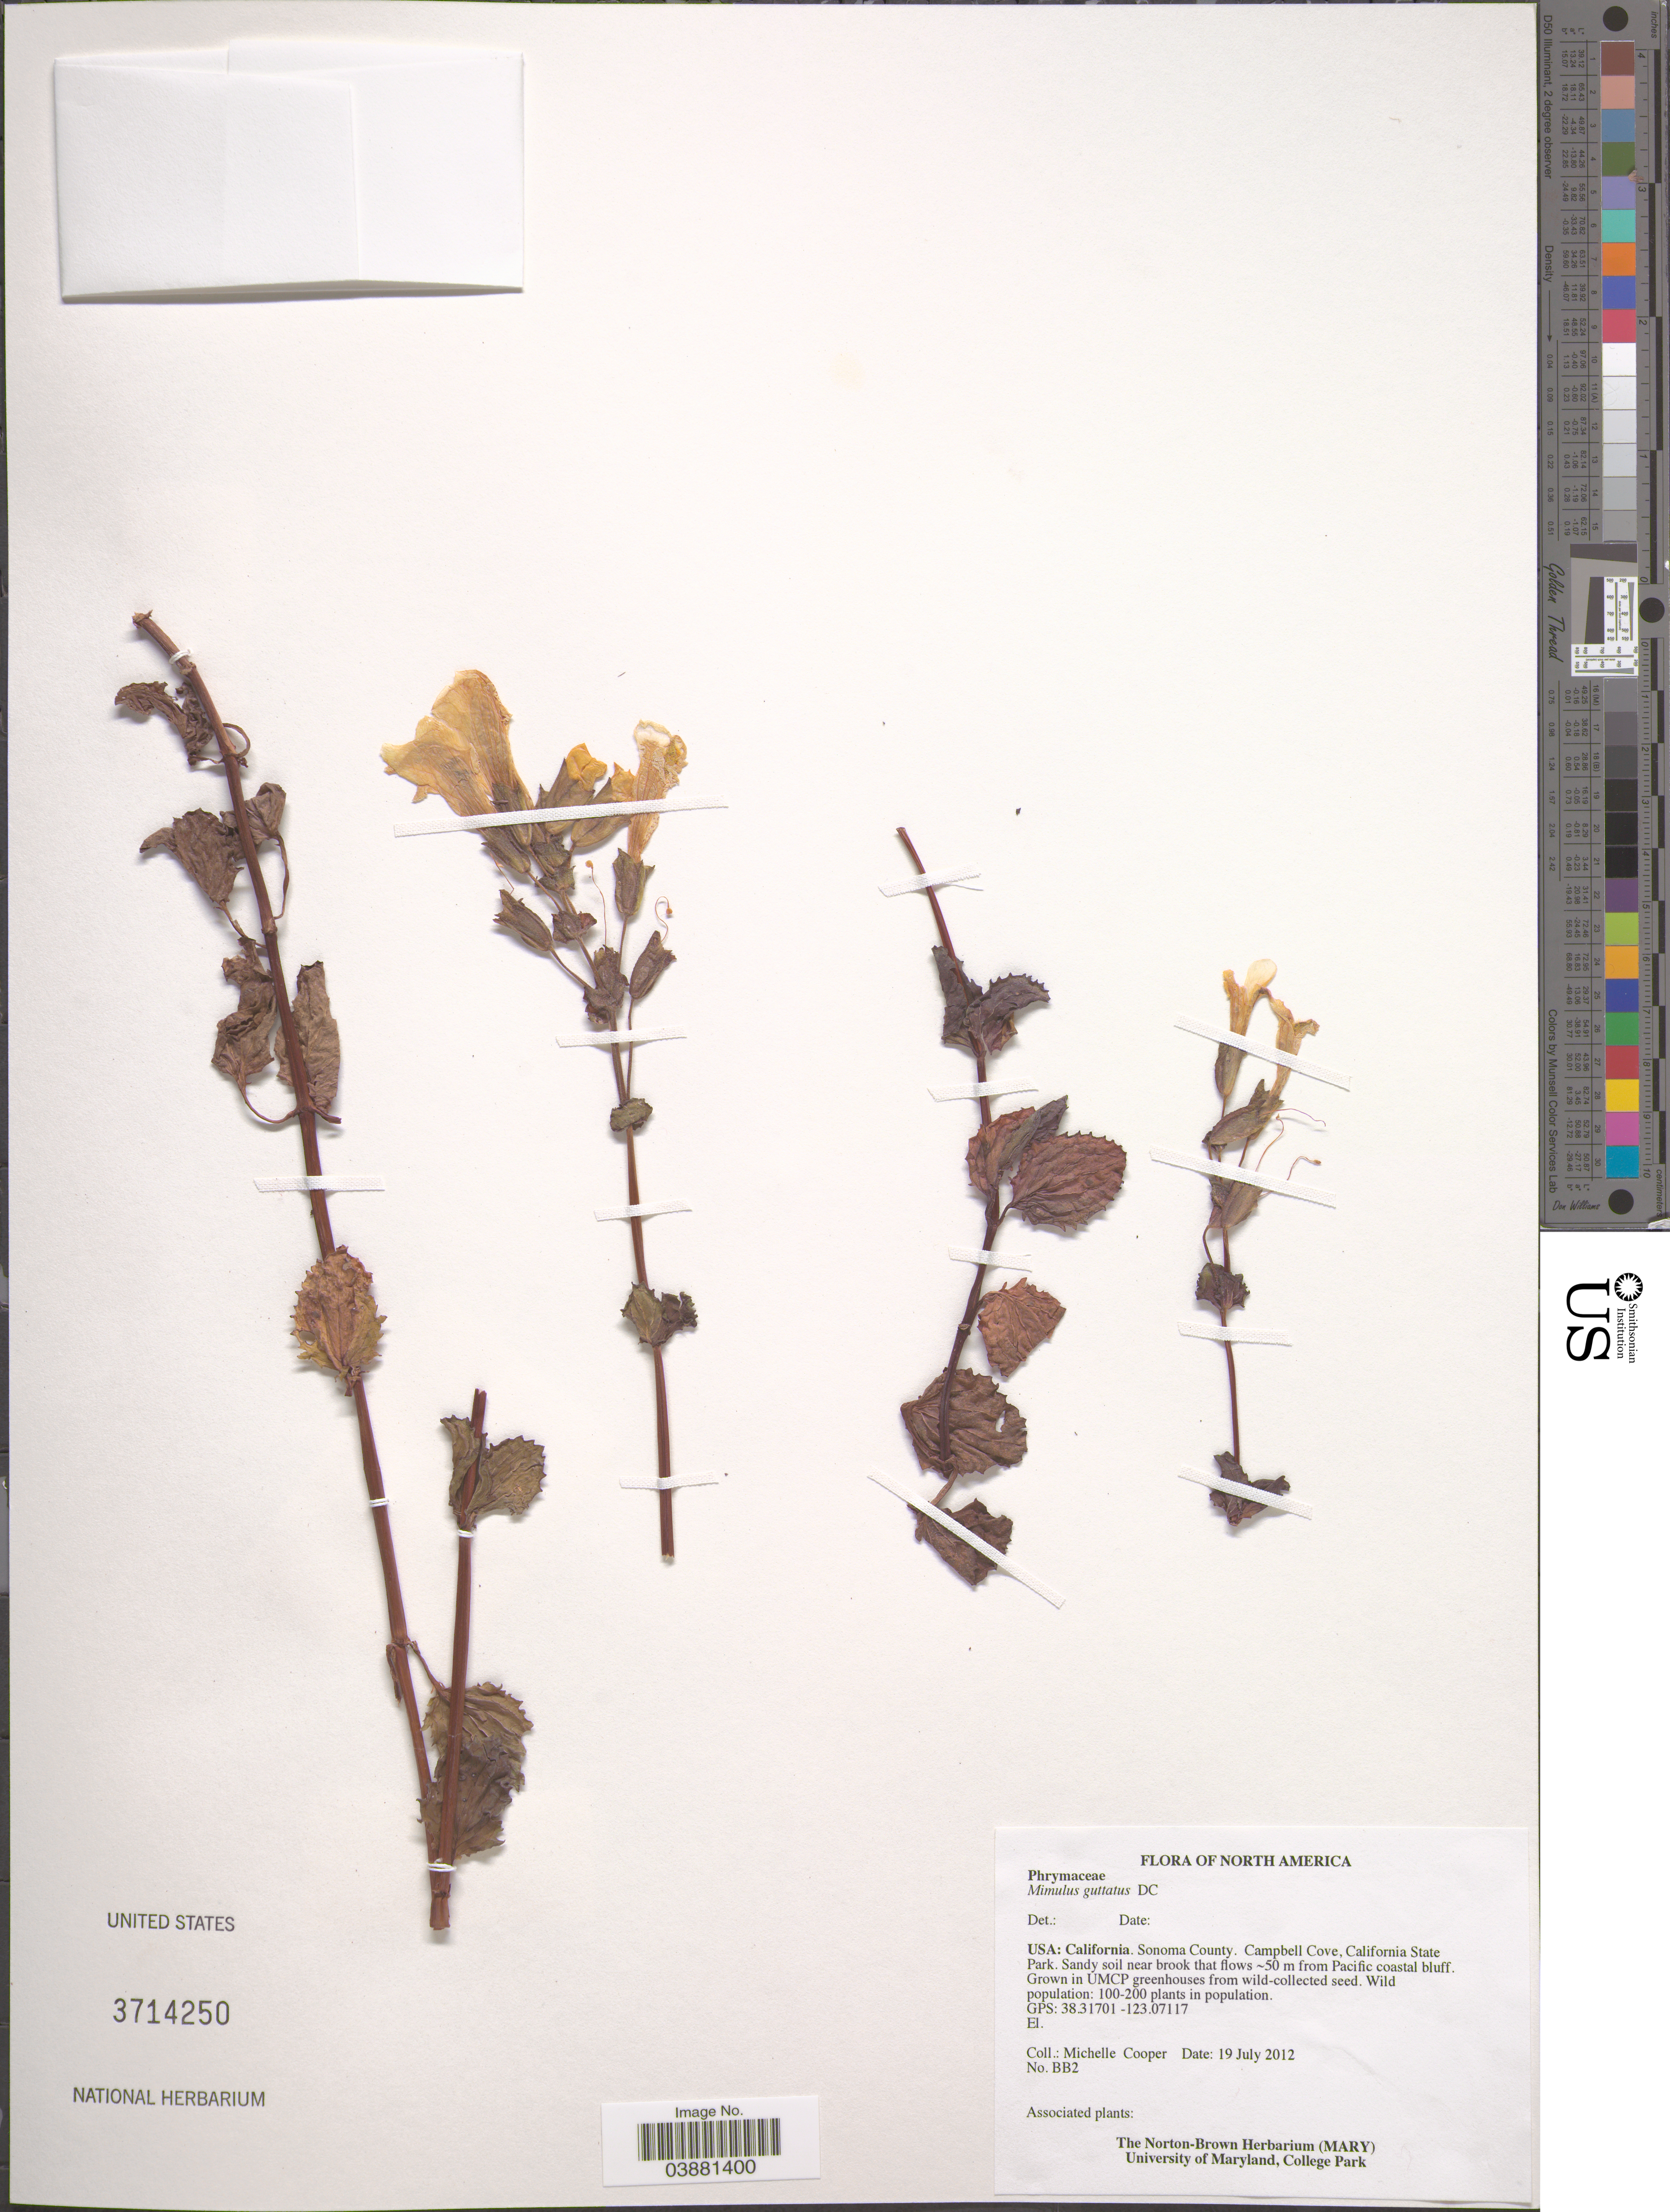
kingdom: Plantae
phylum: Tracheophyta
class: Magnoliopsida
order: Lamiales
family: Phrymaceae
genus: Mimulus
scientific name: Mimulus guttatus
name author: DC.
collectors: M. Cooper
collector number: BB2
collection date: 2012-07-19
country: United States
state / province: California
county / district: Sonoma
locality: Sonoma County. Campbell Cove, California State Park. GPS: 38.31701 - 123.07117.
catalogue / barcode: US 3714250